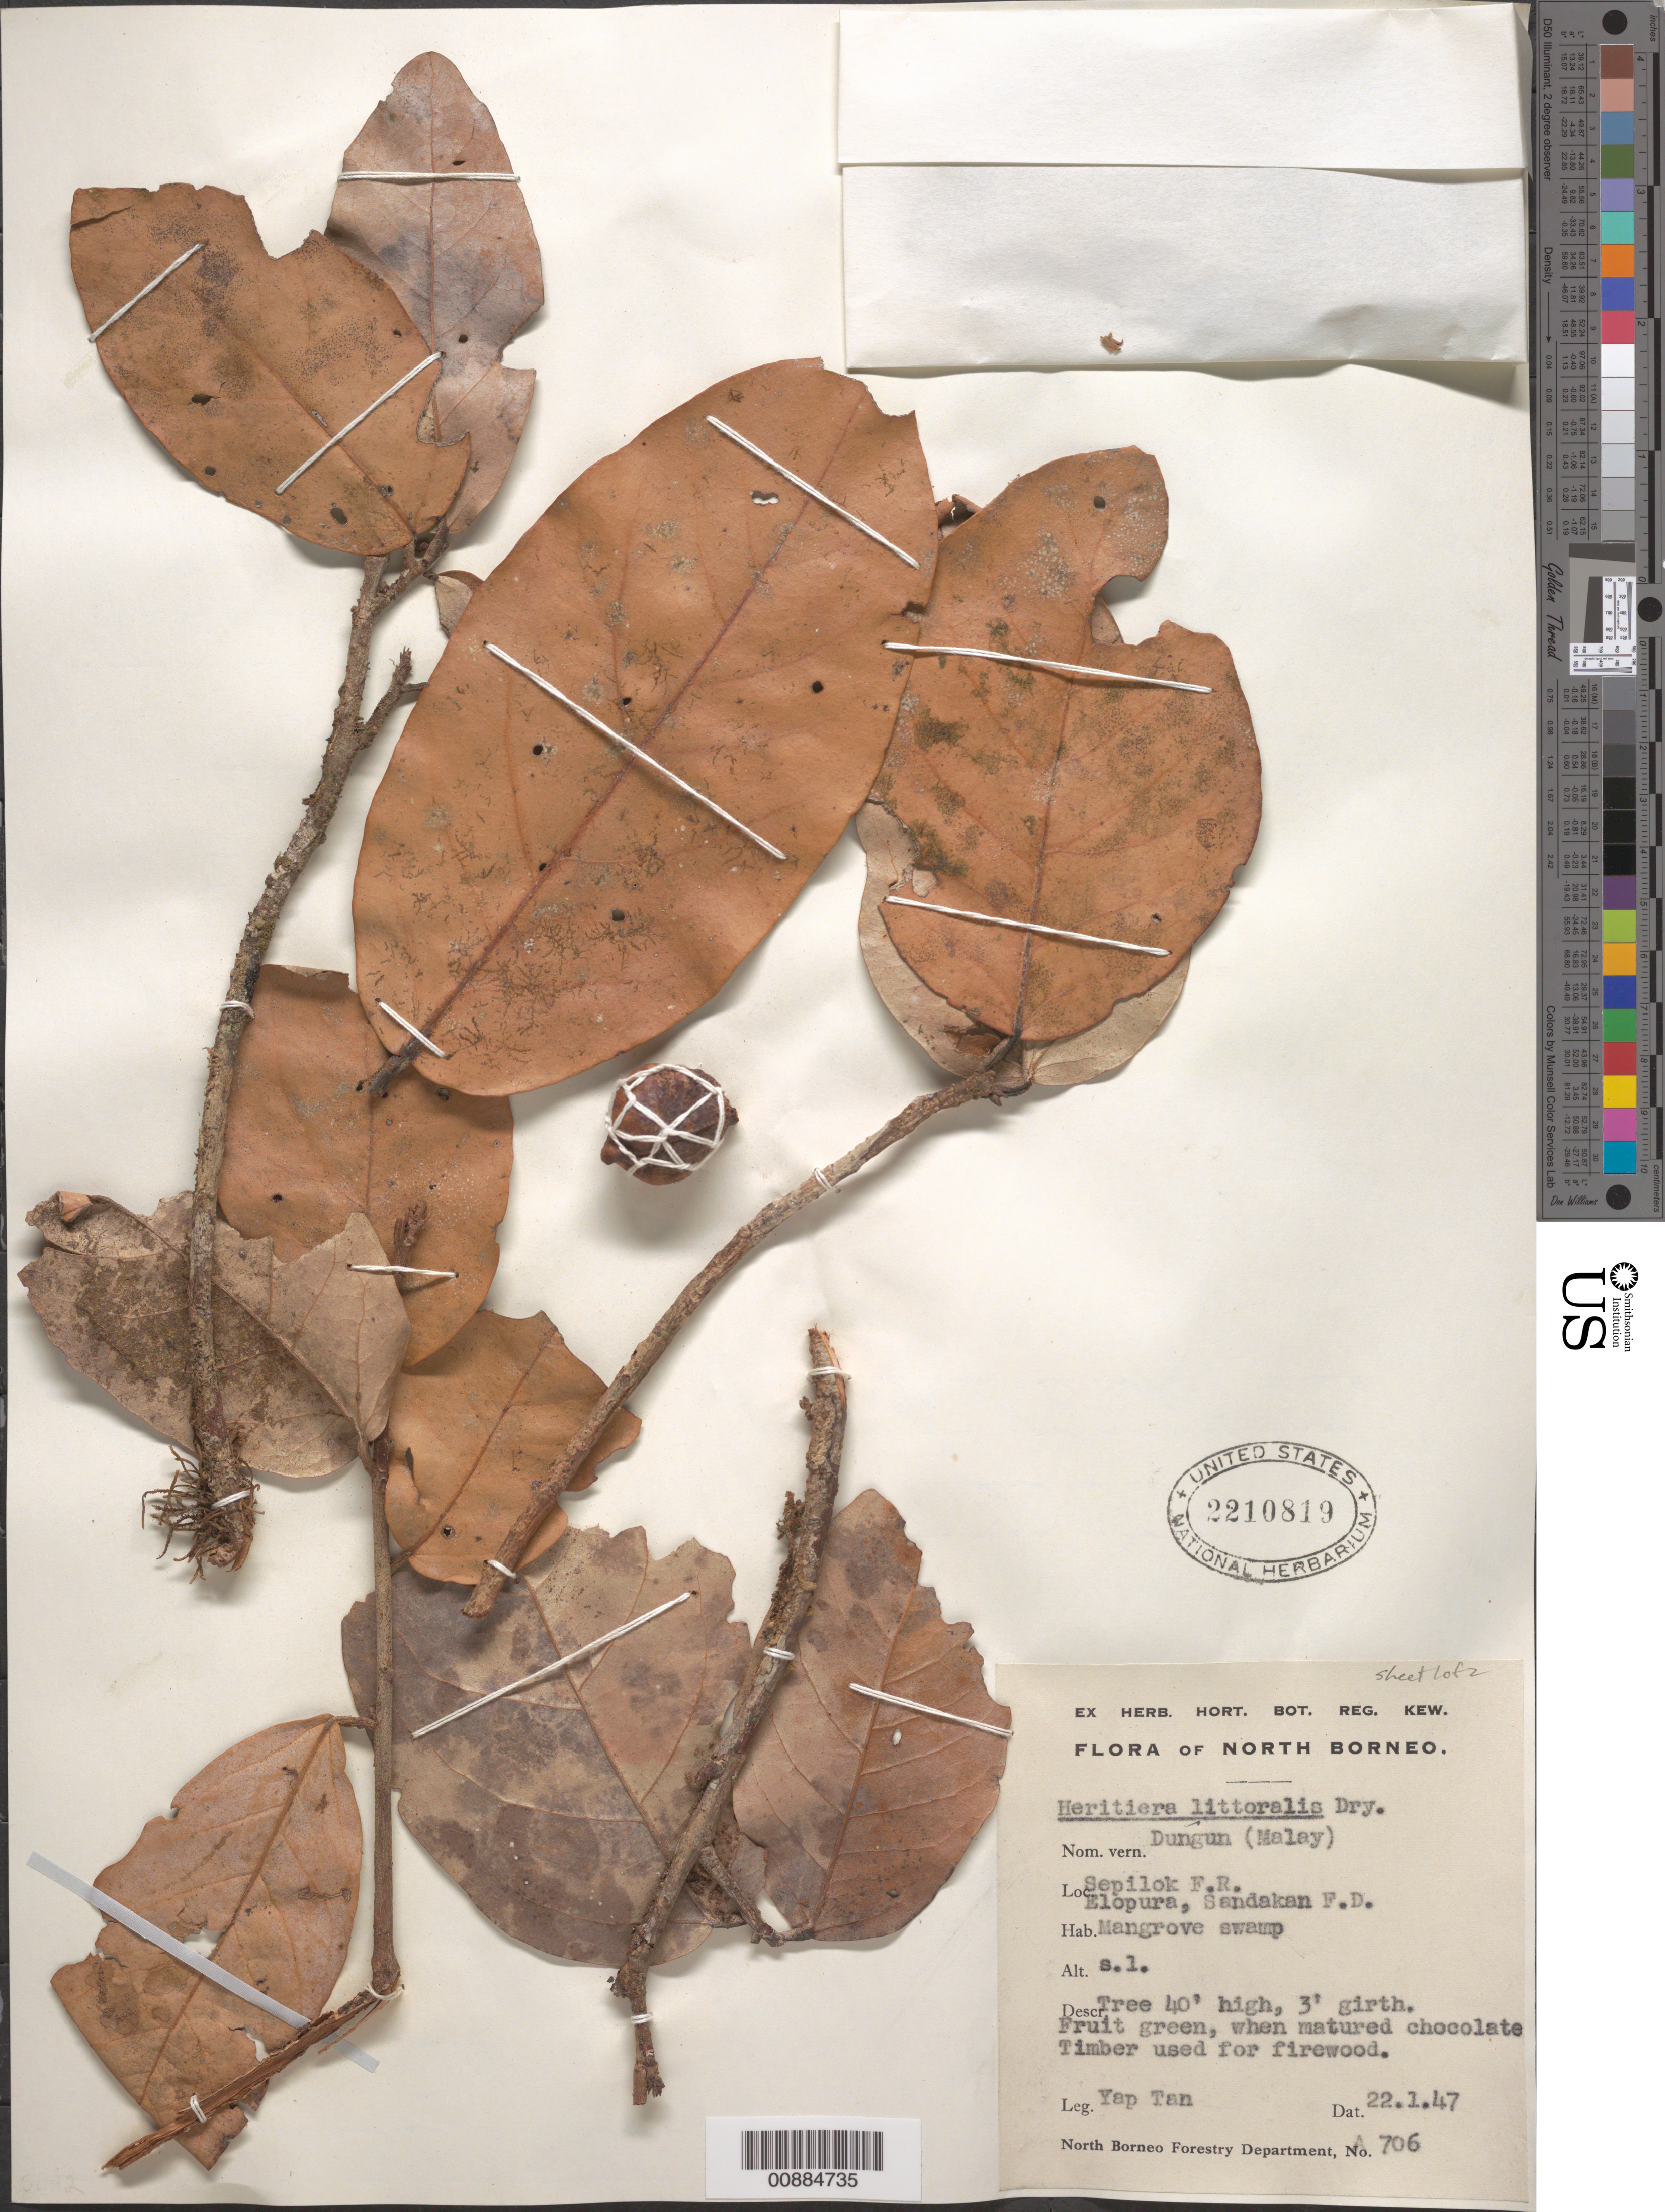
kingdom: Plantae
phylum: Tracheophyta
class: Magnoliopsida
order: Malvales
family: Malvaceae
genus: Heritiera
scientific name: Heritiera littoralis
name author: Aiton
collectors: A. Cuadra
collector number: A 706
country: Malaysia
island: Island Unknown or uncertain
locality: Forest Dist. Membakut (Jesselton Interior District) Sungei Mawau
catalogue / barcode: US 2210819